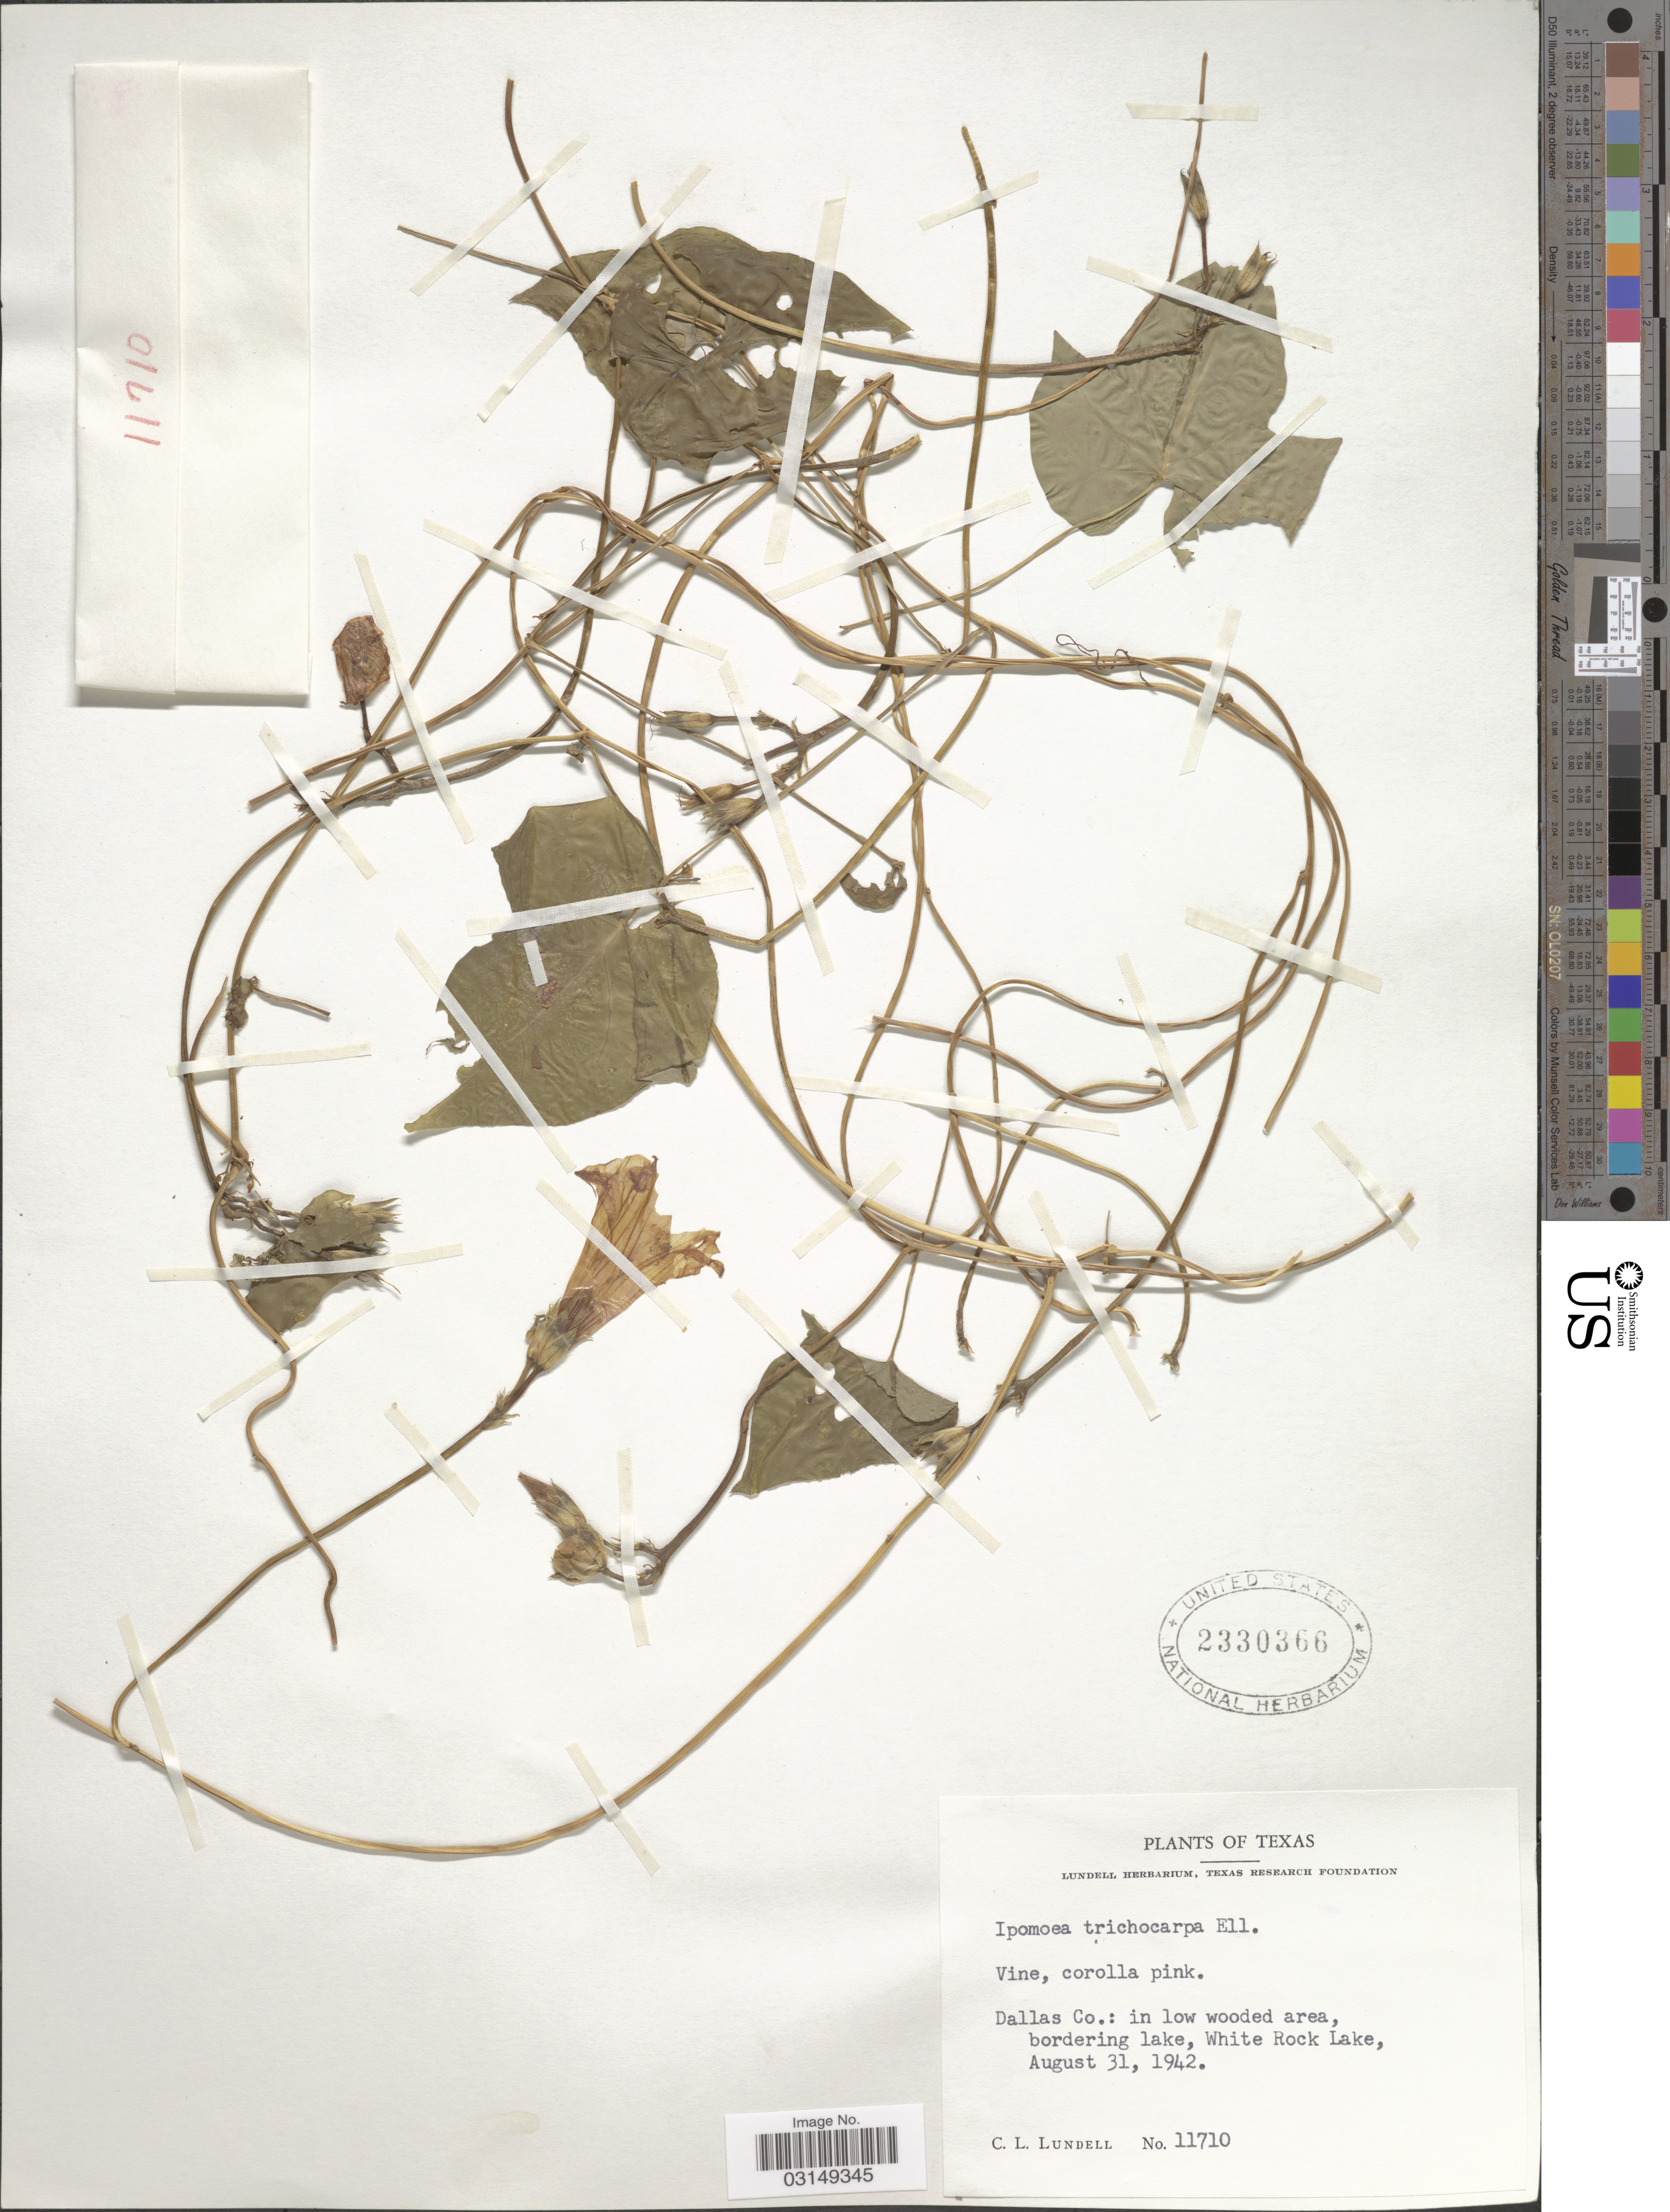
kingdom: Plantae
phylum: Tracheophyta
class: Magnoliopsida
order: Solanales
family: Convolvulaceae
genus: Ipomoea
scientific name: Ipomoea trichocarpa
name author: Elliott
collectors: C. L. Lundell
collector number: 11710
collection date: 1942-08-31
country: United States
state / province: Texas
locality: Dallas Co.: in low wooded area, bordering lake, White Rock Lake.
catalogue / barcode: US 2330366